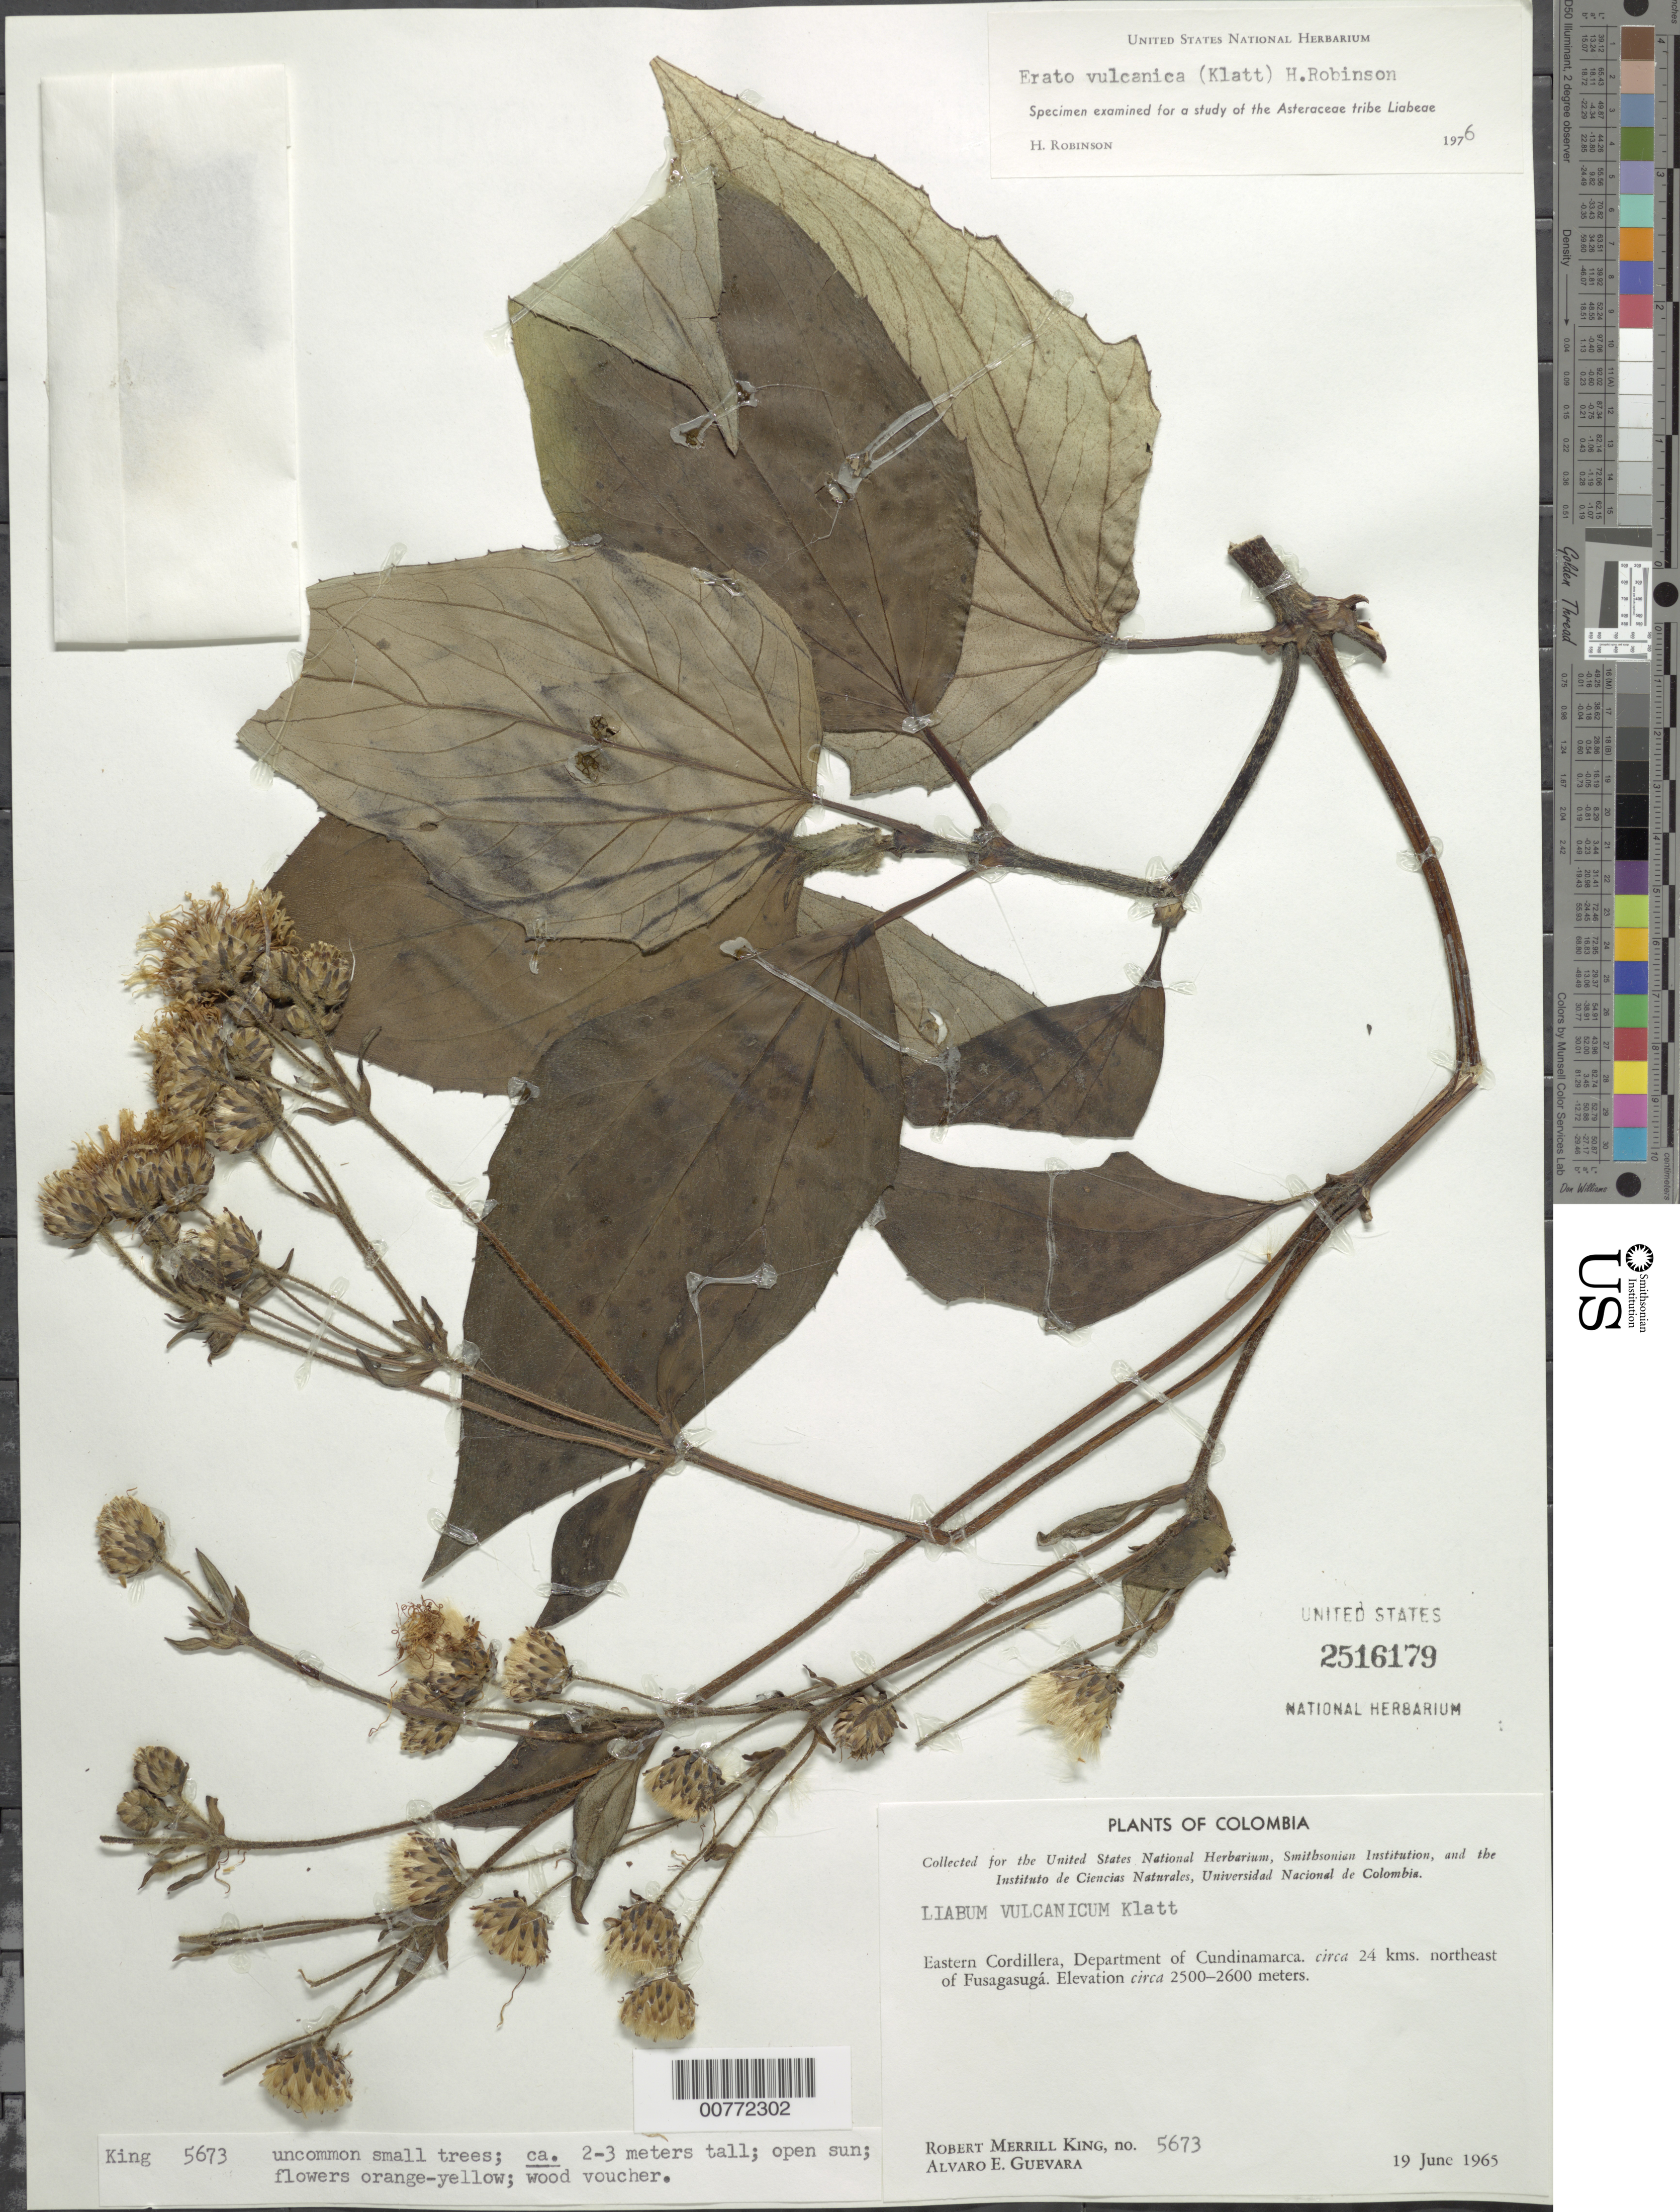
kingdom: Plantae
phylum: Tracheophyta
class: Magnoliopsida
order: Asterales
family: Asteraceae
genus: Erato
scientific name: Erato vulcanica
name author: (Klatt) H. Rob.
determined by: Robinson, Harold E., (US)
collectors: R. M. King & A. E. Guevara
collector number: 5673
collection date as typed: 19-Jun-65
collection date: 1965-06-19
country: Colombia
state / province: Cundinamarca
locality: Eastern Cordillera, ca. 24 km NE of Fusagasuga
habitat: Open sun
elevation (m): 2500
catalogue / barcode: US 2516179